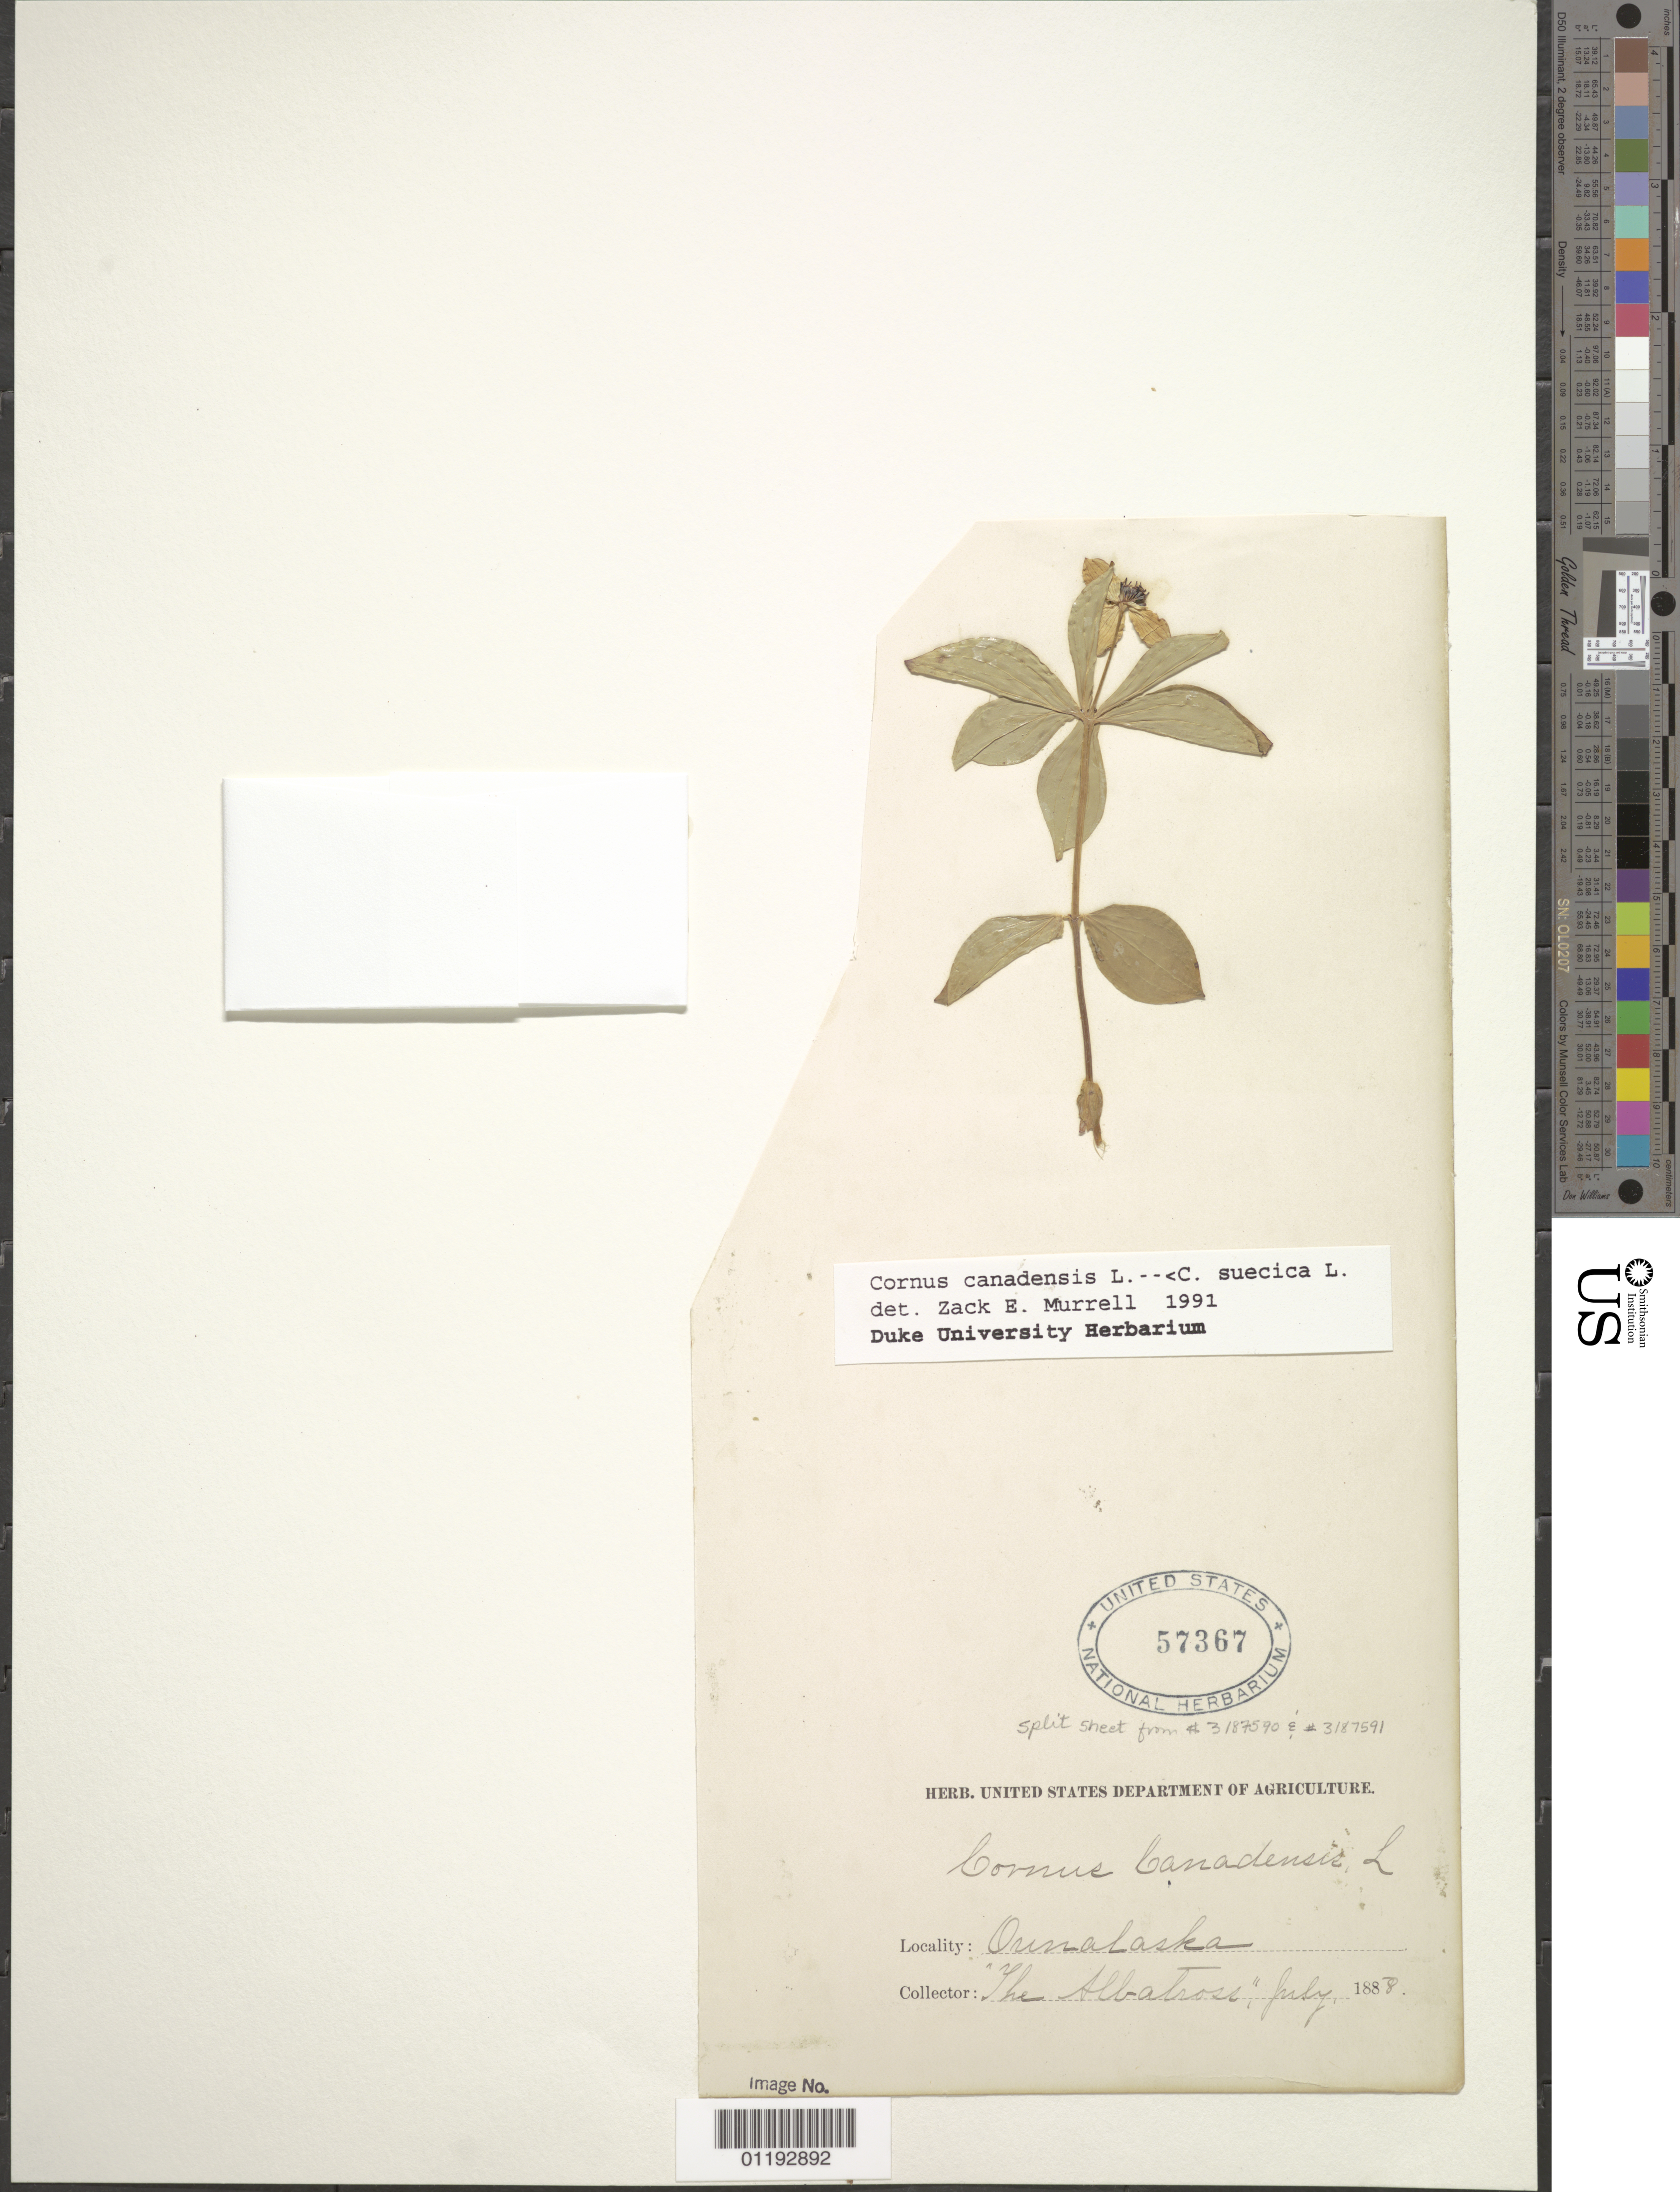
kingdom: Plantae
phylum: Tracheophyta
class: Magnoliopsida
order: Cornales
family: Cornaceae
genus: Cornus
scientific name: Cornus canadensis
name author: L.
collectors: "The Albatross"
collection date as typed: --Jul 1888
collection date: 1888-07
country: United States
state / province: Alaska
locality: Unalaska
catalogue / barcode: US 57367